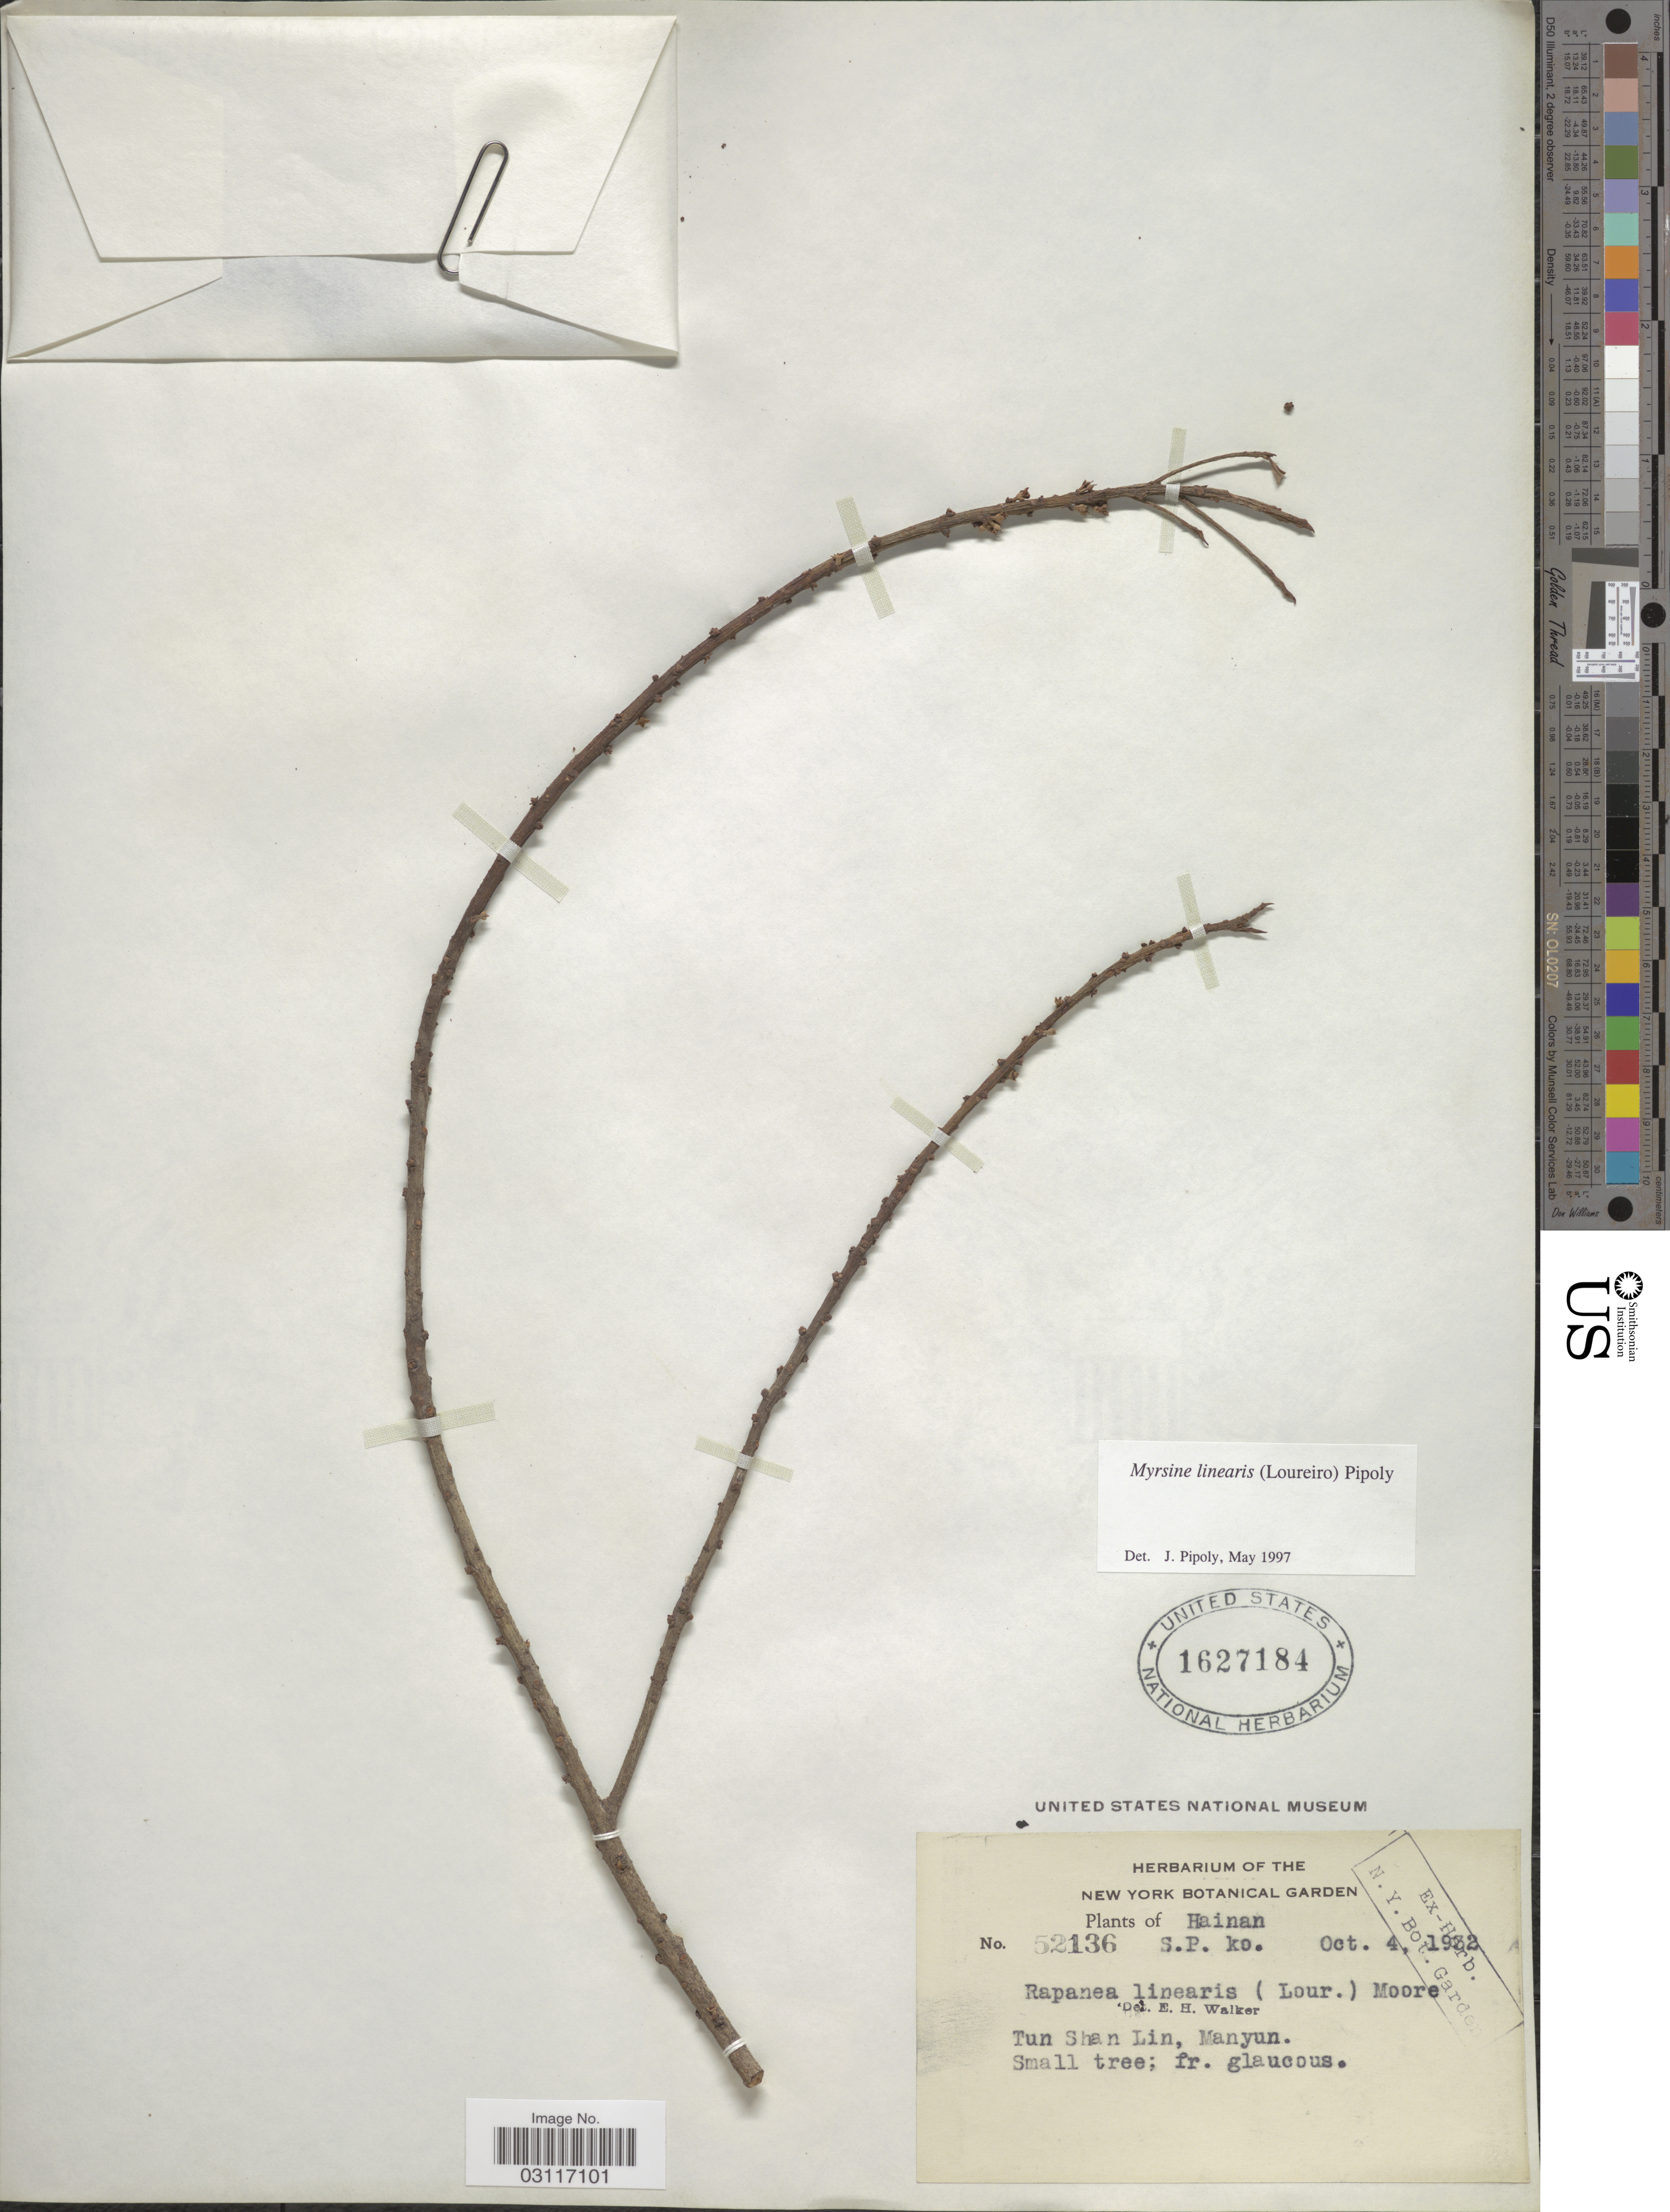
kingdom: Plantae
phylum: Tracheophyta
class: Magnoliopsida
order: Ericales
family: Primulaceae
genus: Myrsine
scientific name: Myrsine linearis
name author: (Lour.) Poir.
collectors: S. P. Ko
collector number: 52136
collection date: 1932-10-04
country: China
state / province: Hainan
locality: Tun Shan Lin, Manyun.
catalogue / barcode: US 1627184